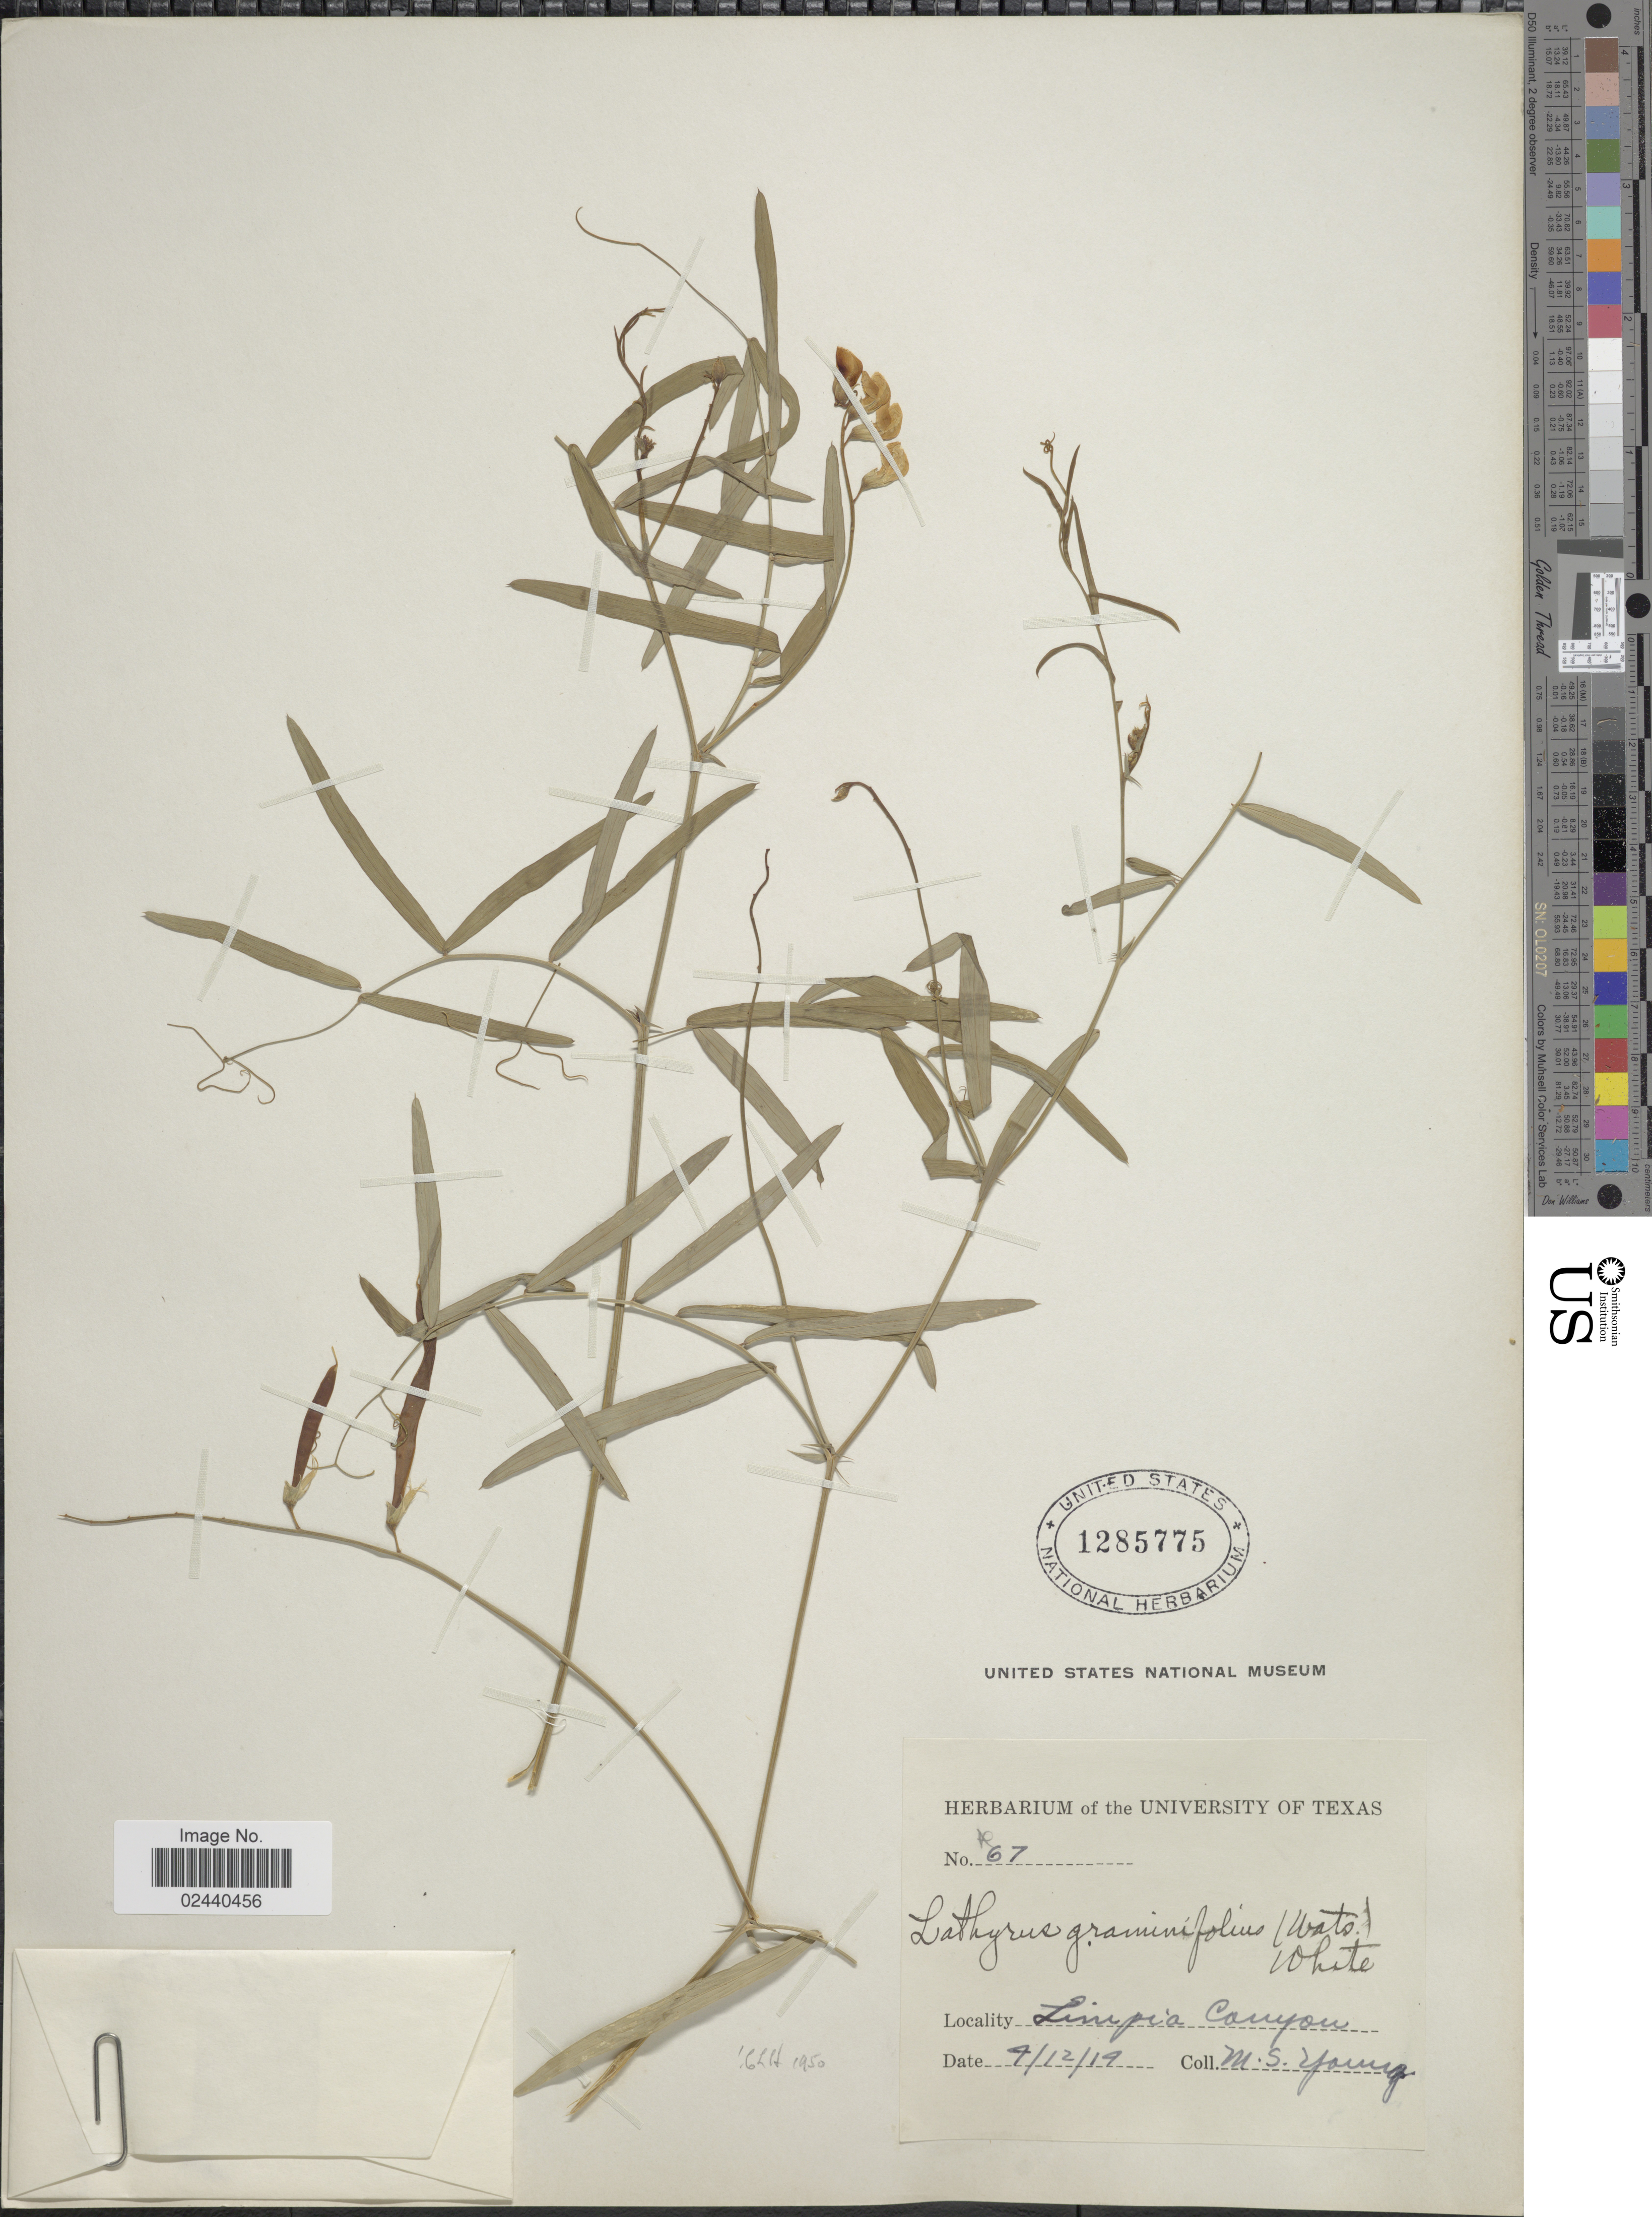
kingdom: Plantae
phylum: Tracheophyta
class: Magnoliopsida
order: Fabales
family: Fabaceae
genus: Lathyrus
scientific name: Lathyrus graminifolius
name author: (S. Watson) T.G. White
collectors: M. Young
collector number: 67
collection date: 1914-04-12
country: United States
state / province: Texas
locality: Limpia Canyon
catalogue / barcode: US 1285775